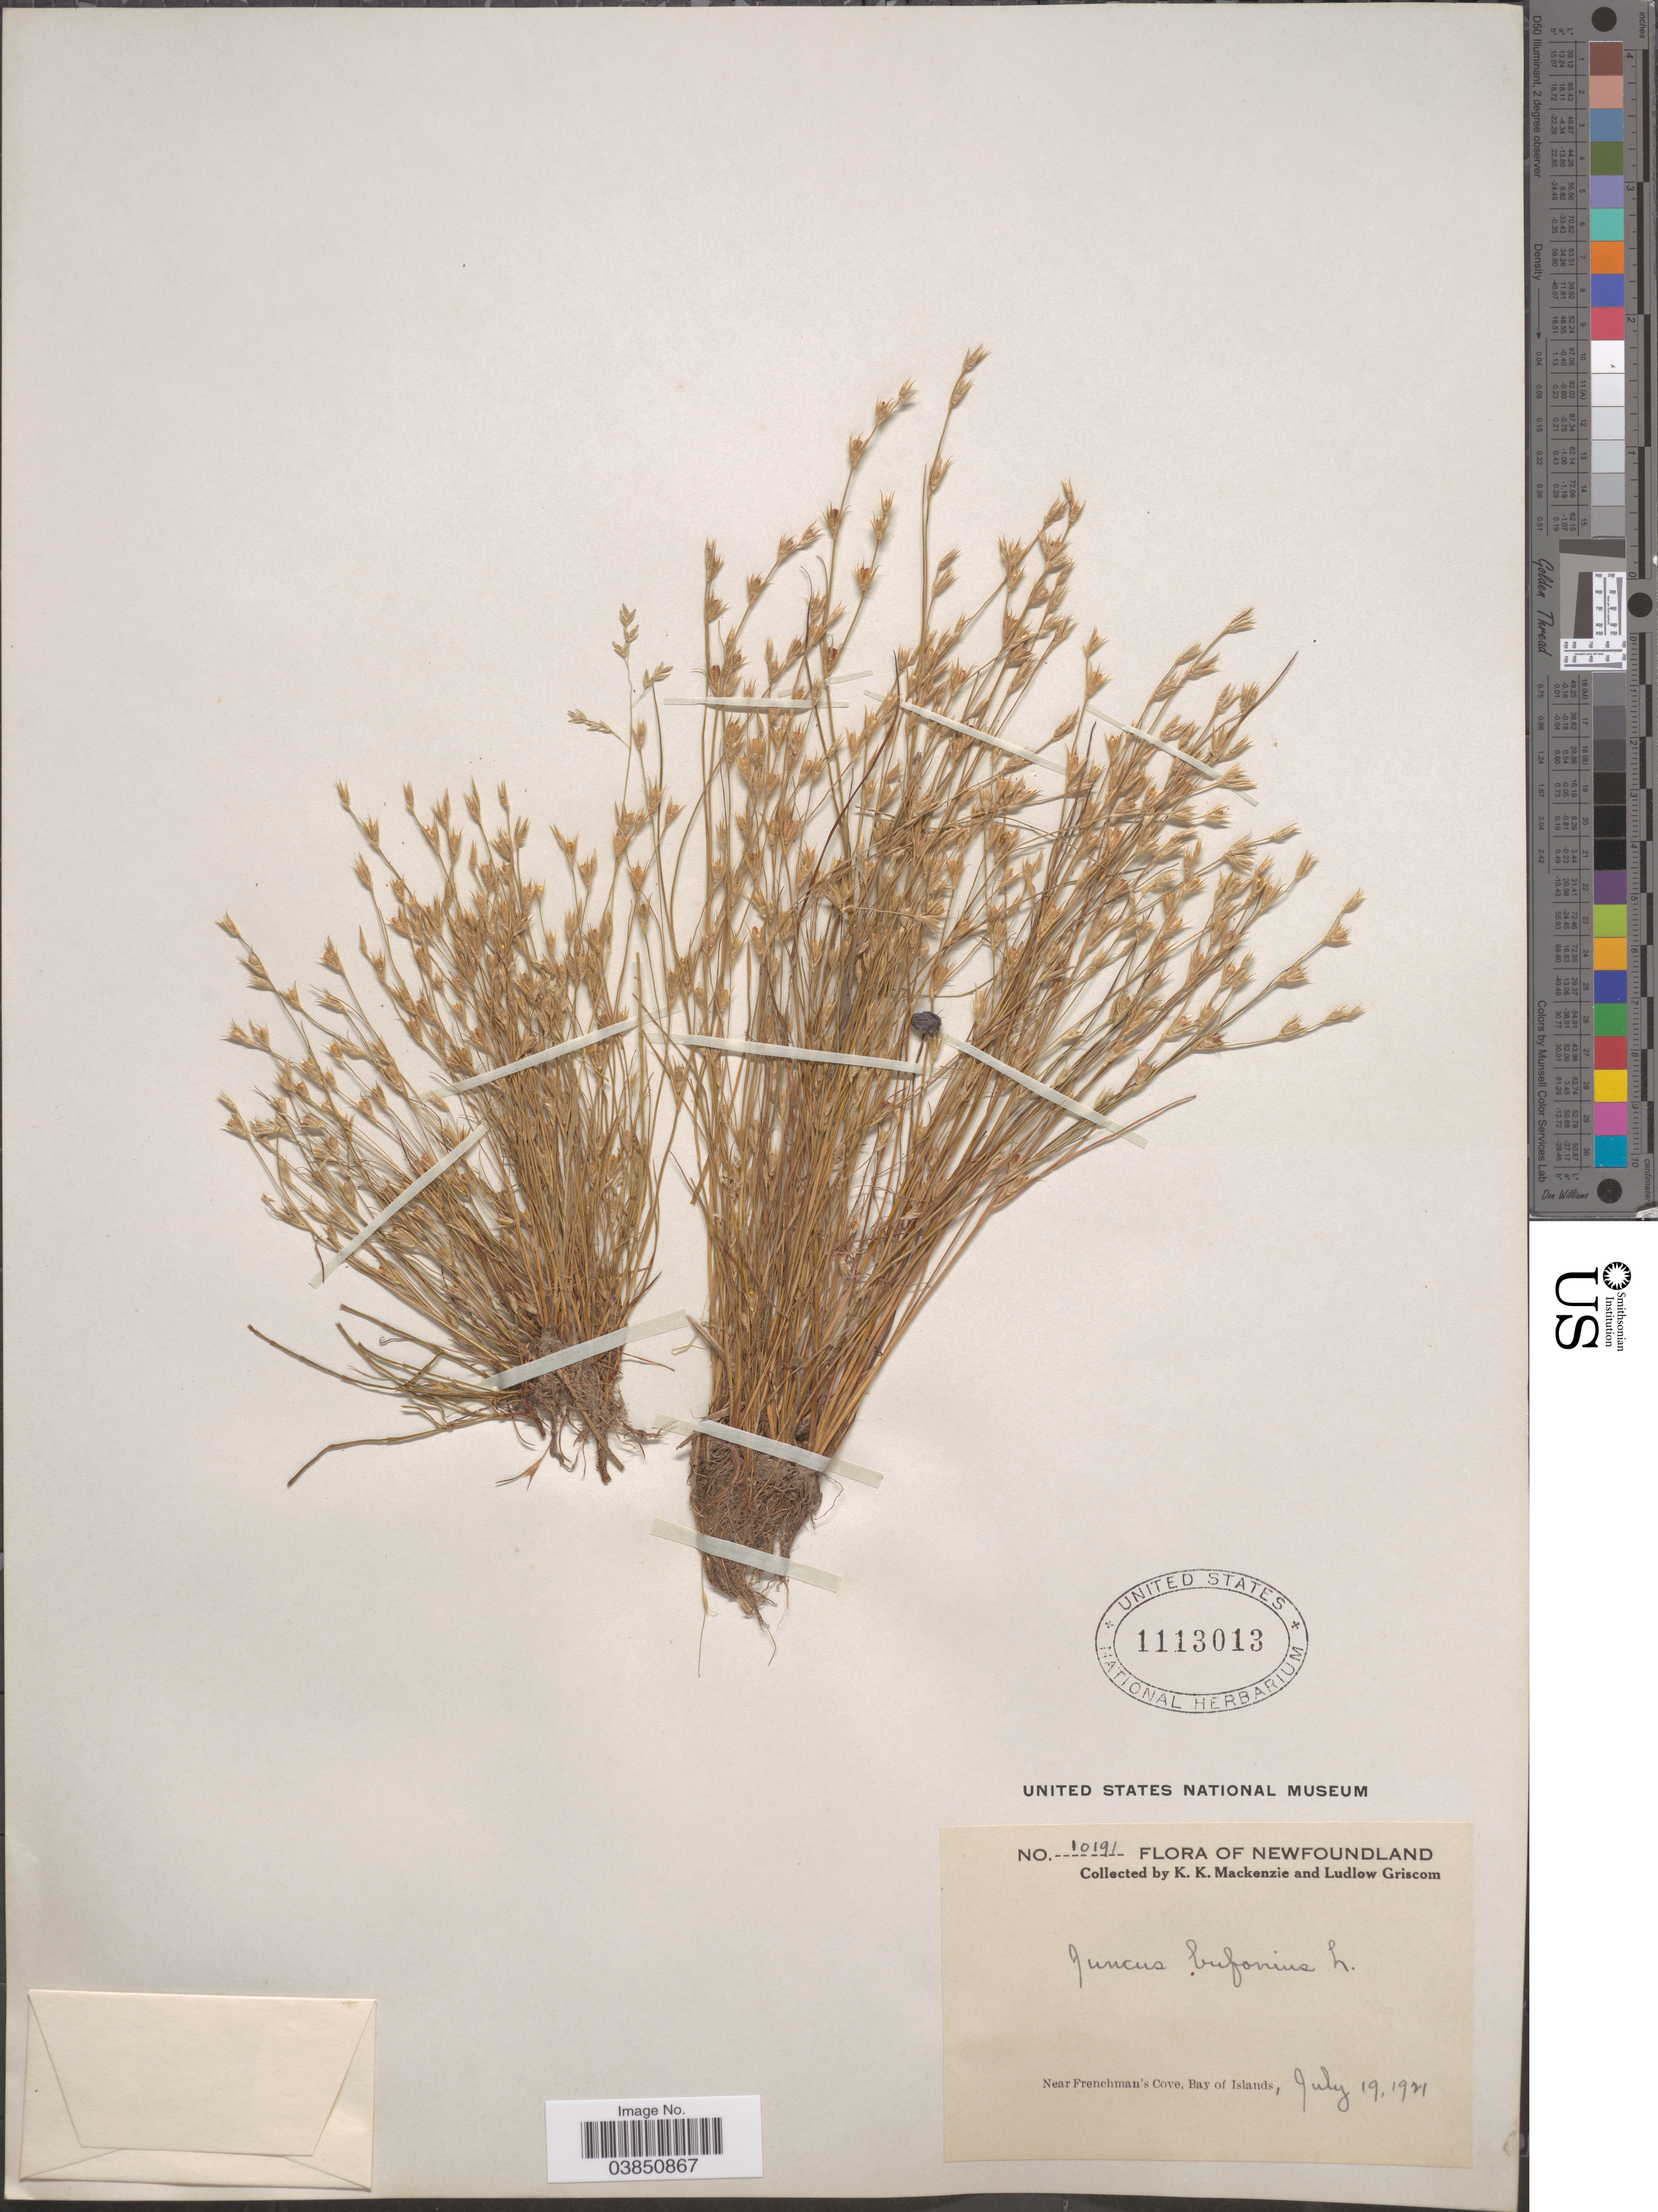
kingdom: Plantae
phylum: Tracheophyta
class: Liliopsida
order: Poales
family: Juncaceae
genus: Juncus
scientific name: Juncus bufonius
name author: L.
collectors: K. K. Mackenzie & L. Griscom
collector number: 10191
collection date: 1921-07-19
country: Canada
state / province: Newfoundland and Labrador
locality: Near Frenchman's Cove, Bay of Islands.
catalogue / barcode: US 1113013